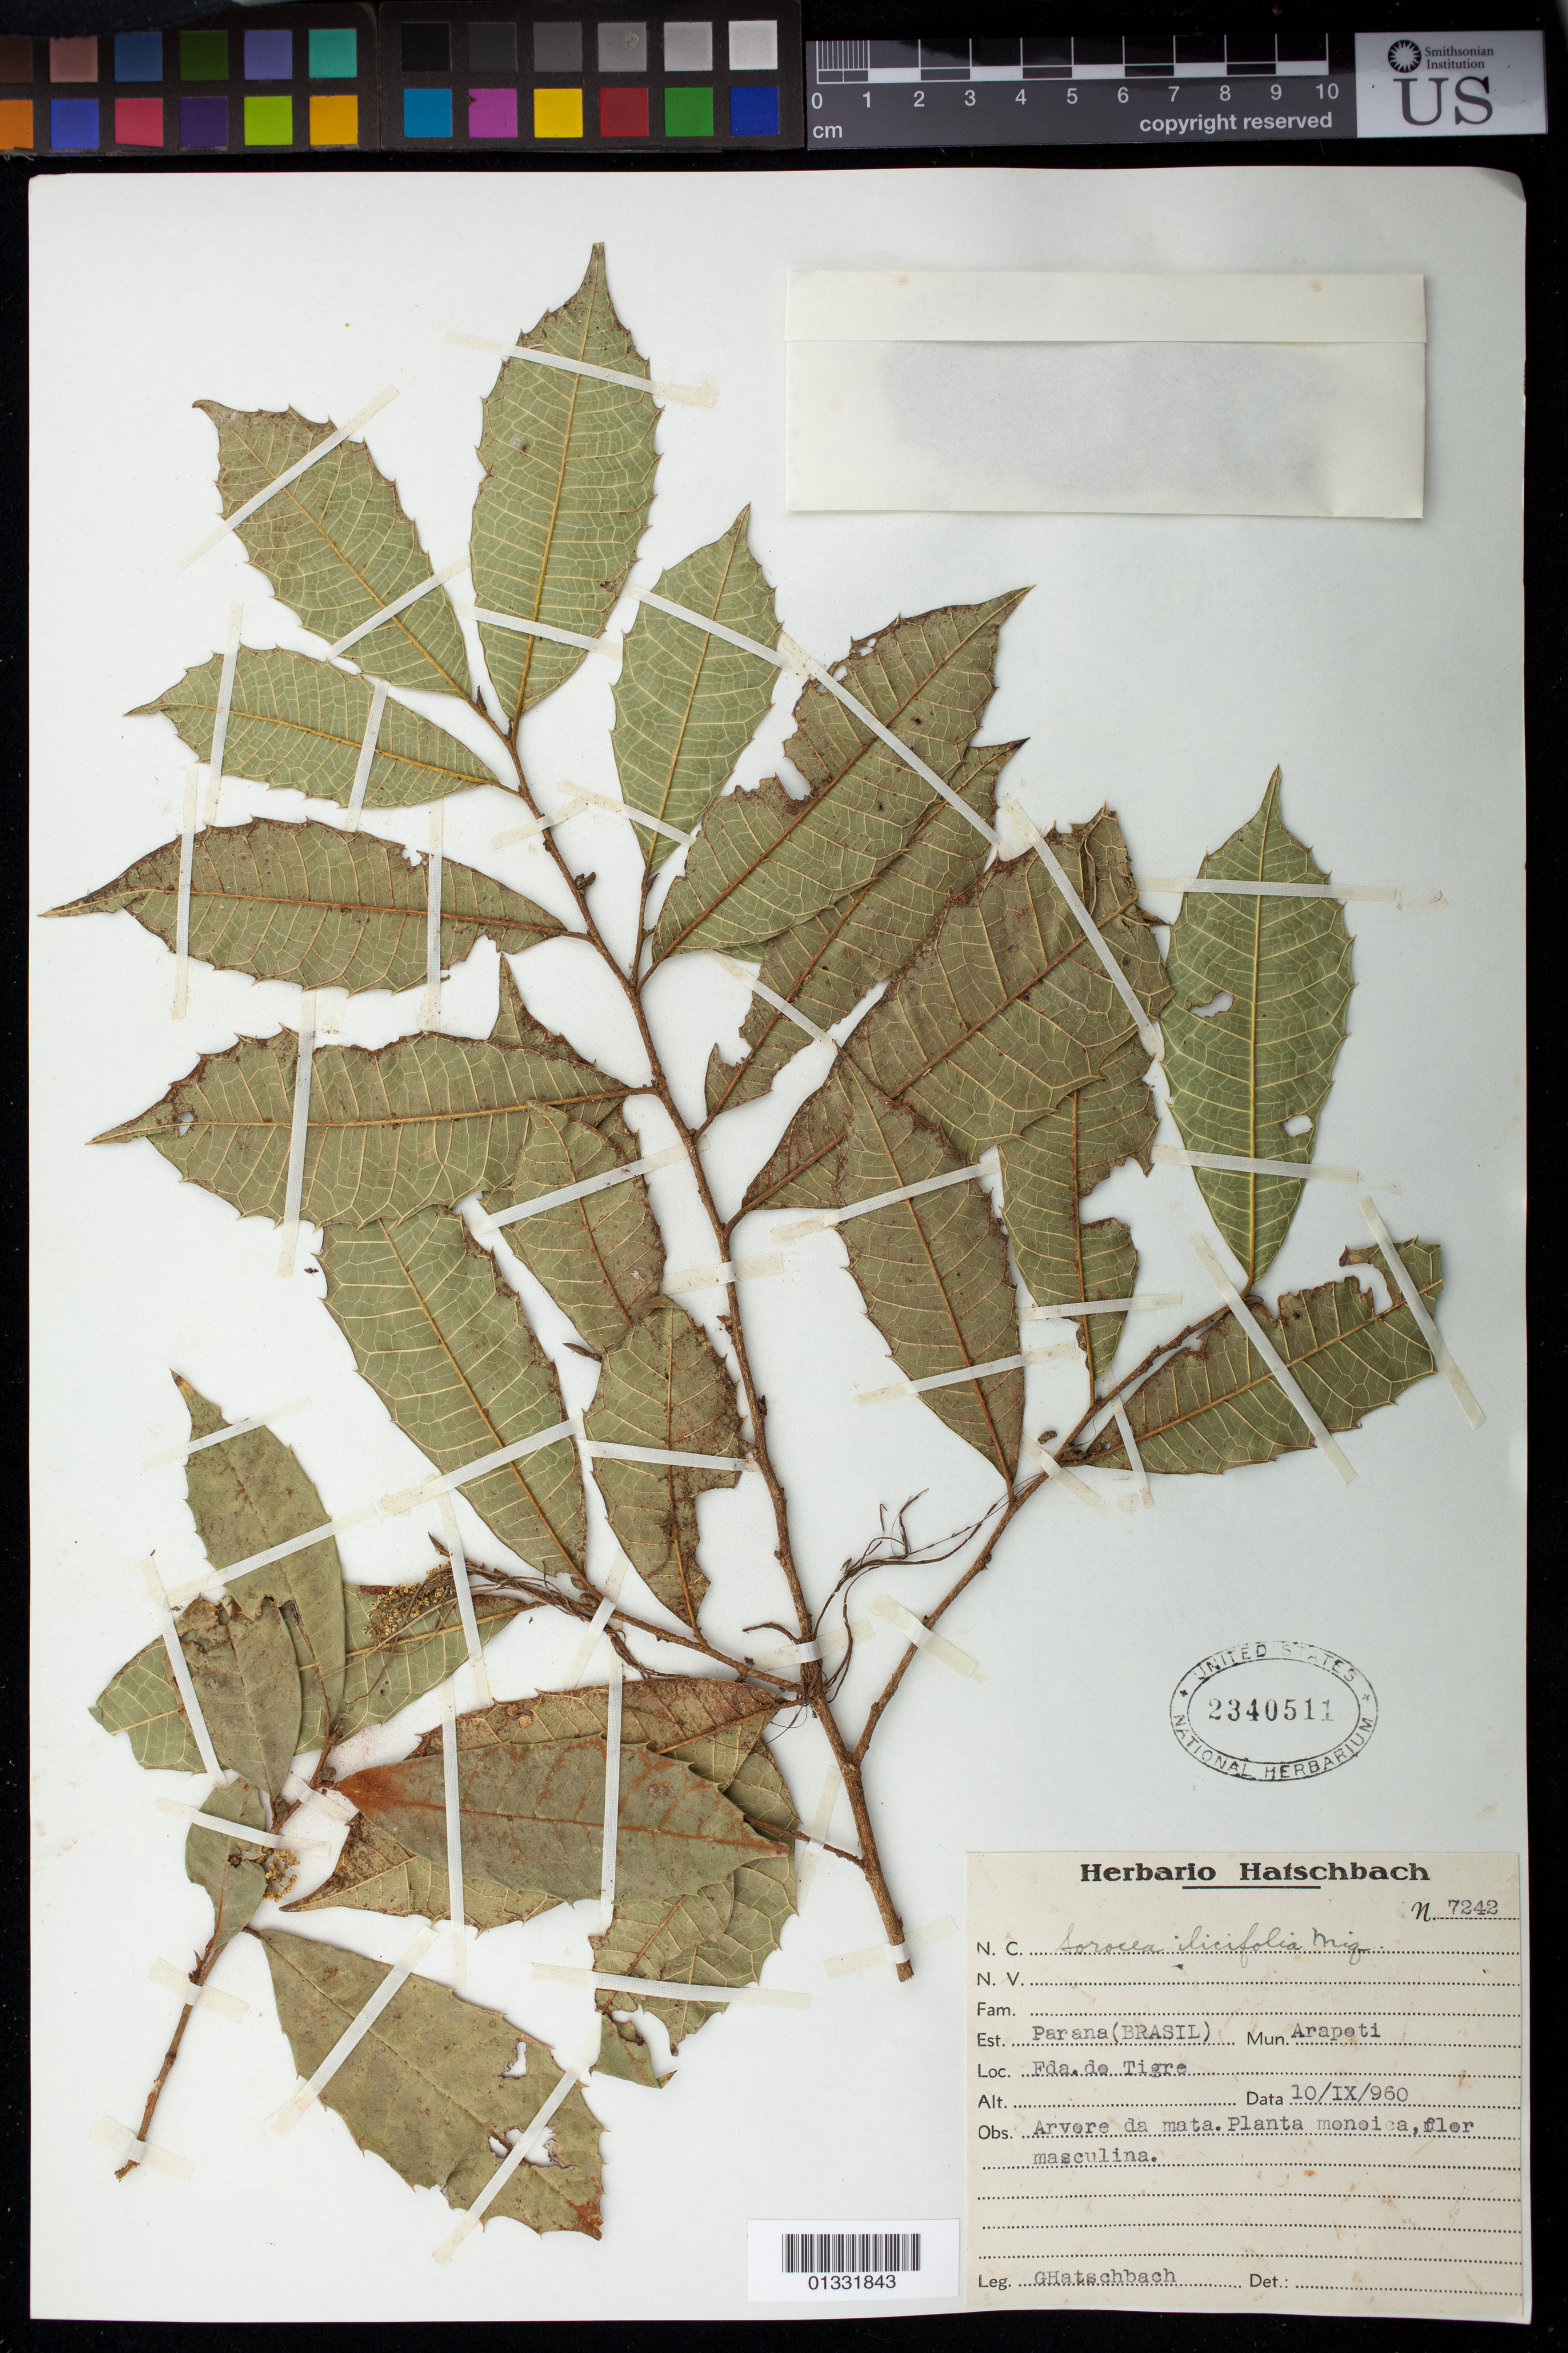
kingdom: Plantae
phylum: Tracheophyta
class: Magnoliopsida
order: Rosales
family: Moraceae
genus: Sorocea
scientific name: Sorocea bonplandii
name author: (Baill.) W.C. Burger et al.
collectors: G. Hatschbach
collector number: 7242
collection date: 1960-09-10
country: Brazil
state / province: São Paulo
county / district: Arapeí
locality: Fda. do Tigre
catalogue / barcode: US 2340511